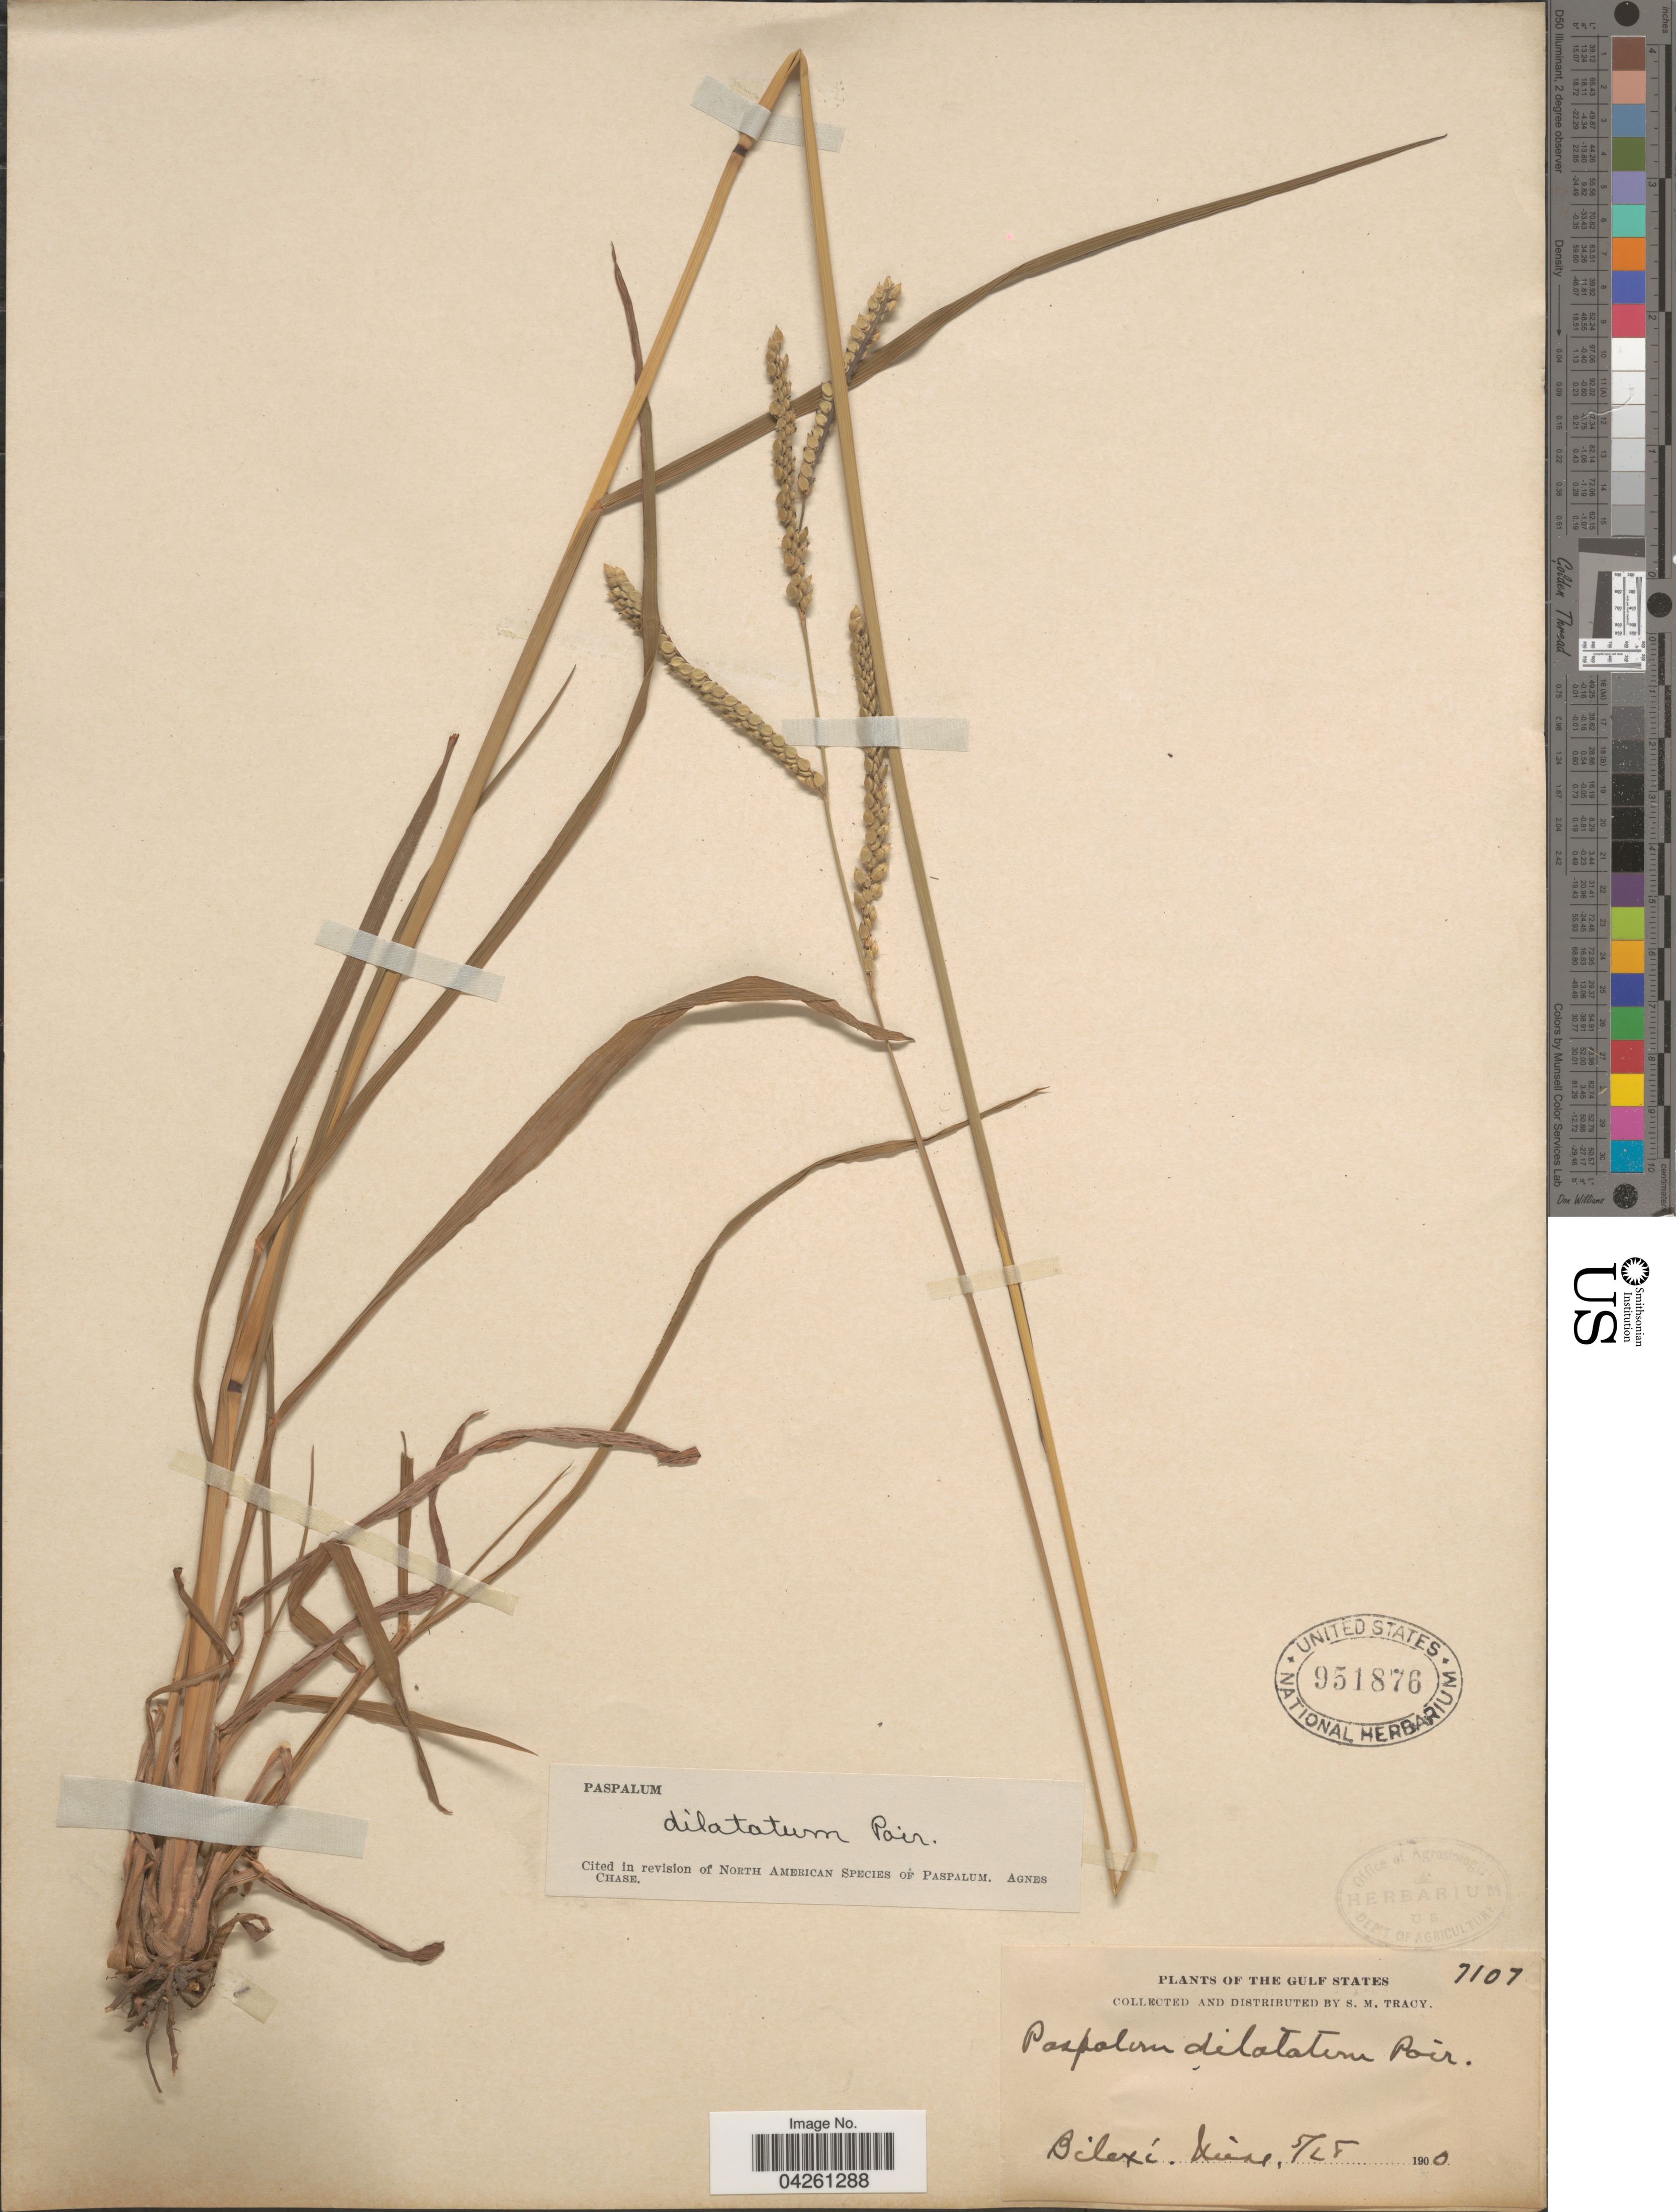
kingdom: Plantae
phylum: Tracheophyta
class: Liliopsida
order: Poales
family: Poaceae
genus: Paspalum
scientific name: Paspalum dilatatum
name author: Poir.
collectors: S. M. Tracy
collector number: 7107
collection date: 1900-05-28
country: United States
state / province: Mississippi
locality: Gulf States. Biloxi.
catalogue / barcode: US 951876